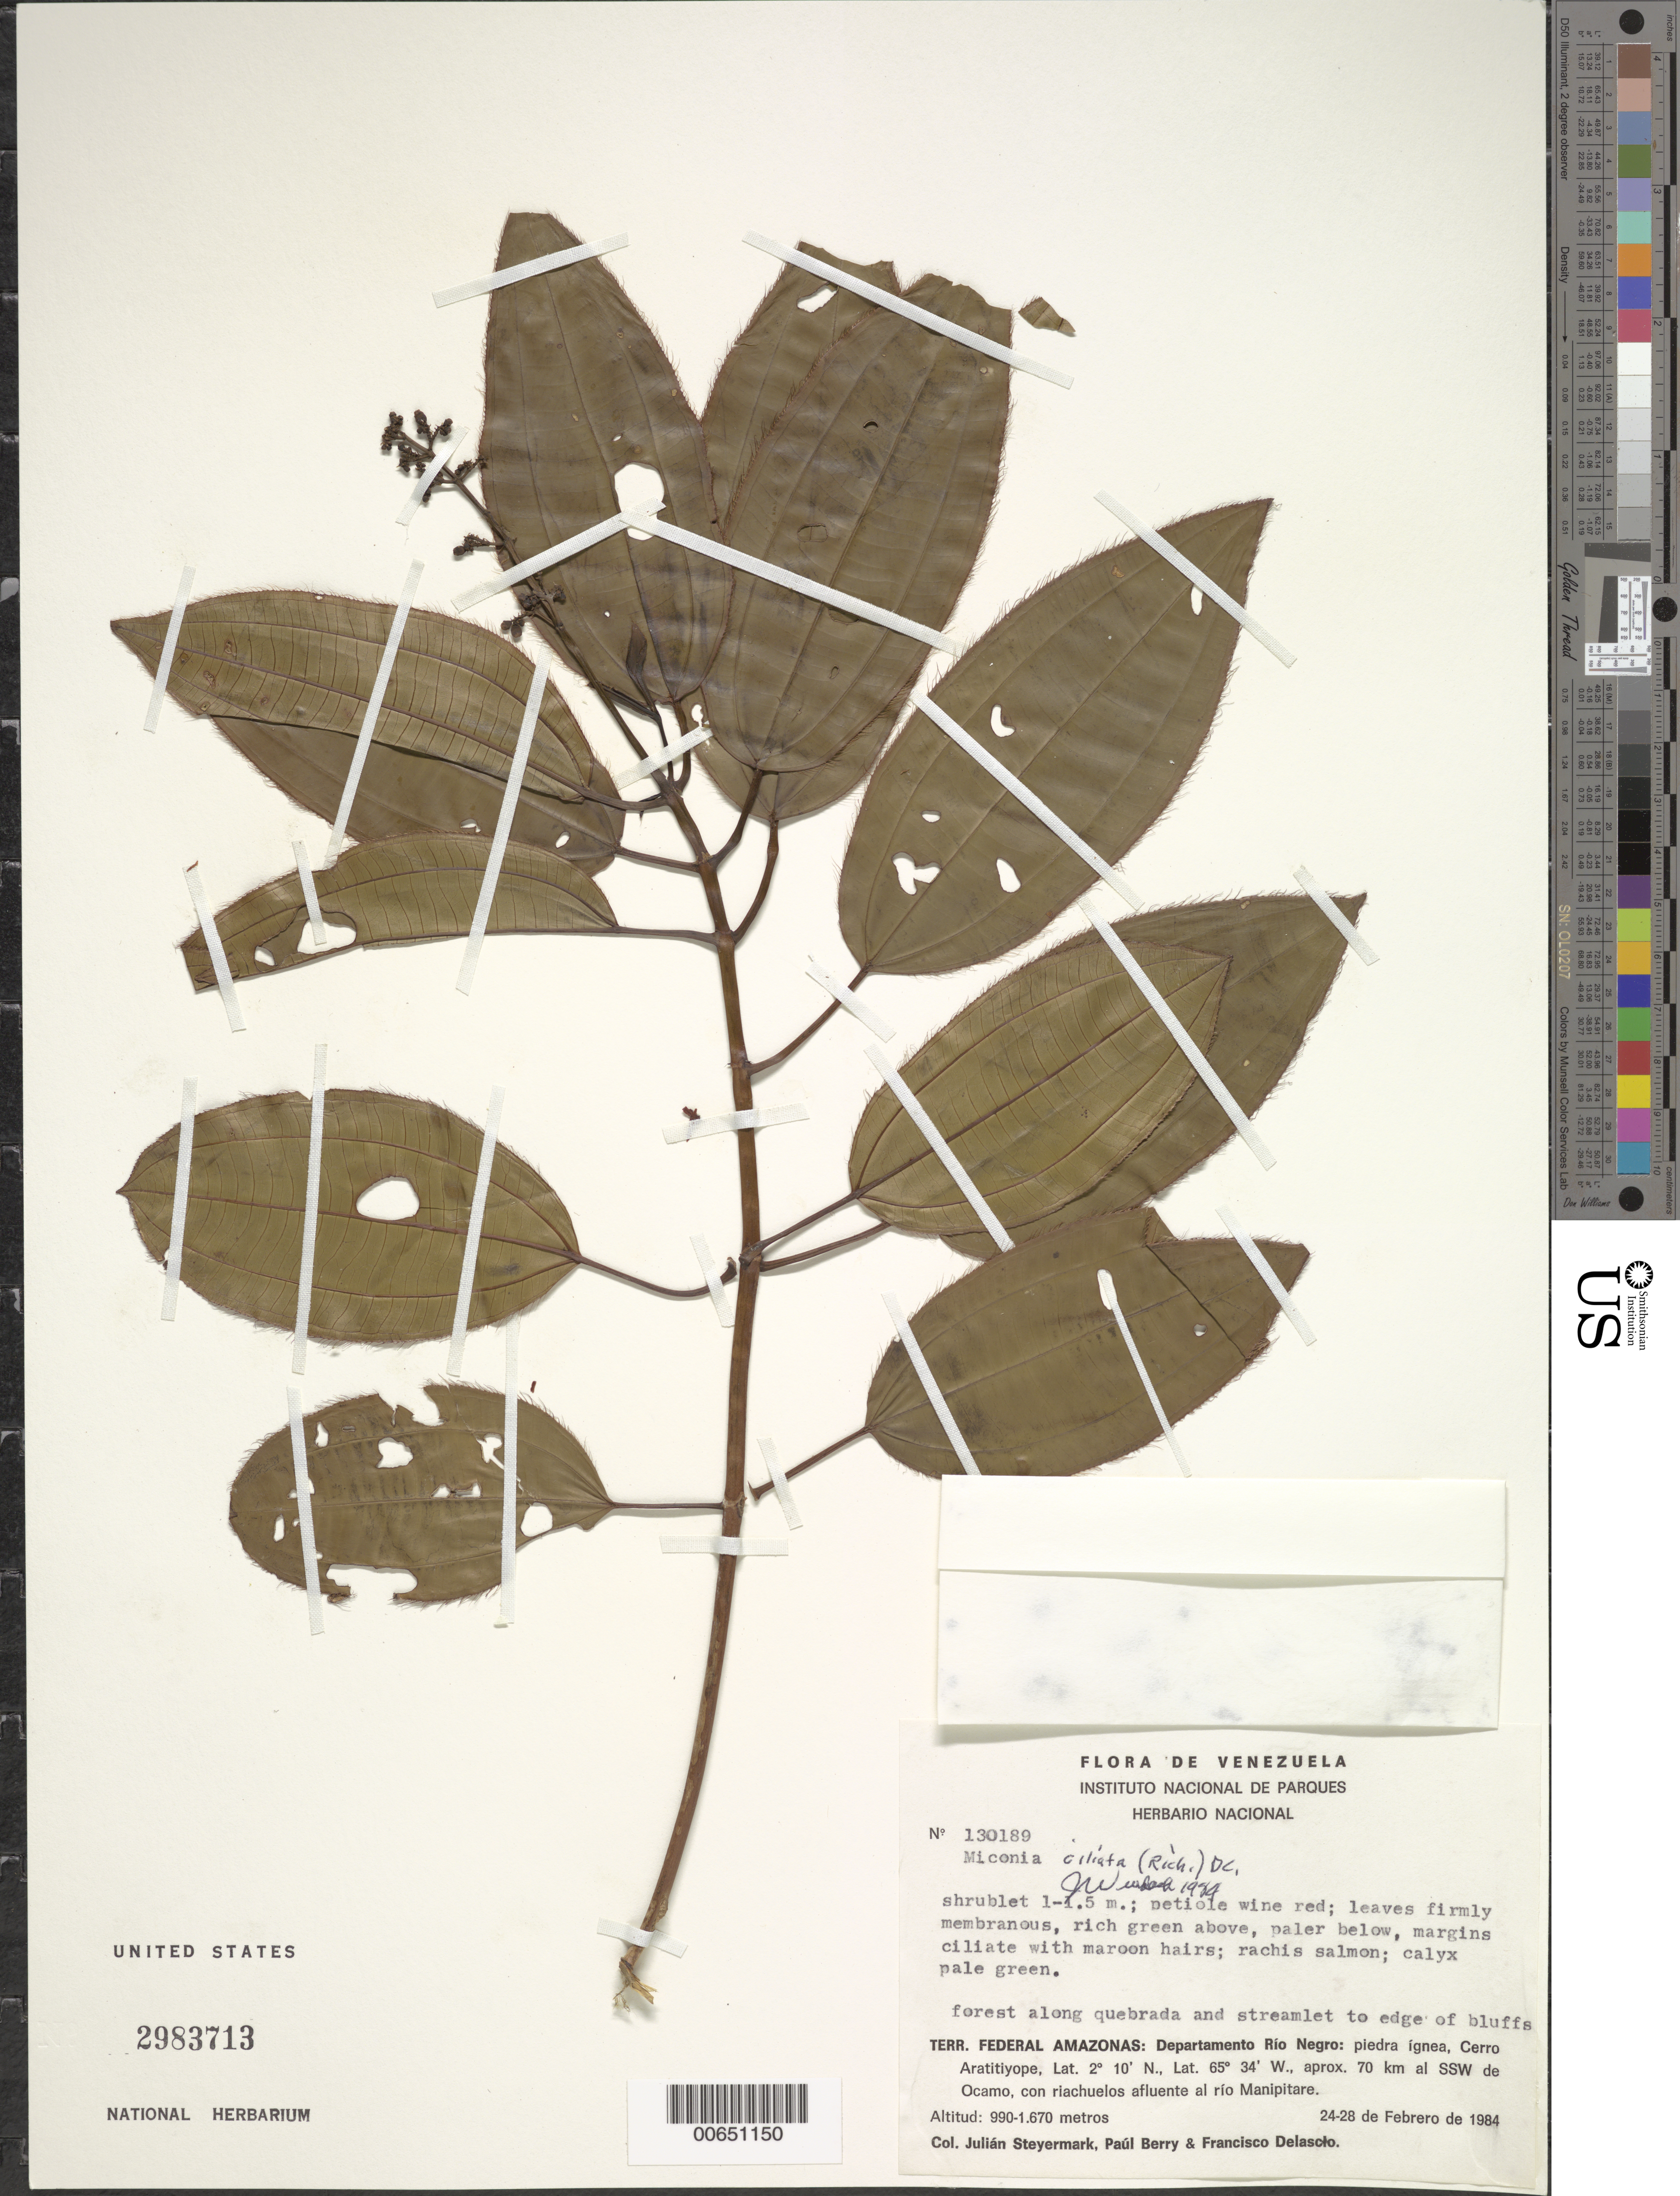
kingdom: Plantae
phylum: Tracheophyta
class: Magnoliopsida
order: Myrtales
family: Melastomataceae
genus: Miconia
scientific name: Miconia ciliata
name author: (Rich.) DC.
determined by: Wurdack, John J., (US), US (UNITED STATES)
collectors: J. Steyermark, P. Berry & F. Delascio C.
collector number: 130189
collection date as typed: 24-Feb-84 to 28-Feb-84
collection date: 1984-02-24/1984-02-28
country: Venezuela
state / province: Amazonas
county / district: Río Negro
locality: Cerro Aratitiyope, approx. 70 km SSW of Ocamo, con riachuelos afluente al Río Manipitare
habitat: Piedra ignea, forest along quegbrada and streamlet to edge of bluffs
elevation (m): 990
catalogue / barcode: US 2983713